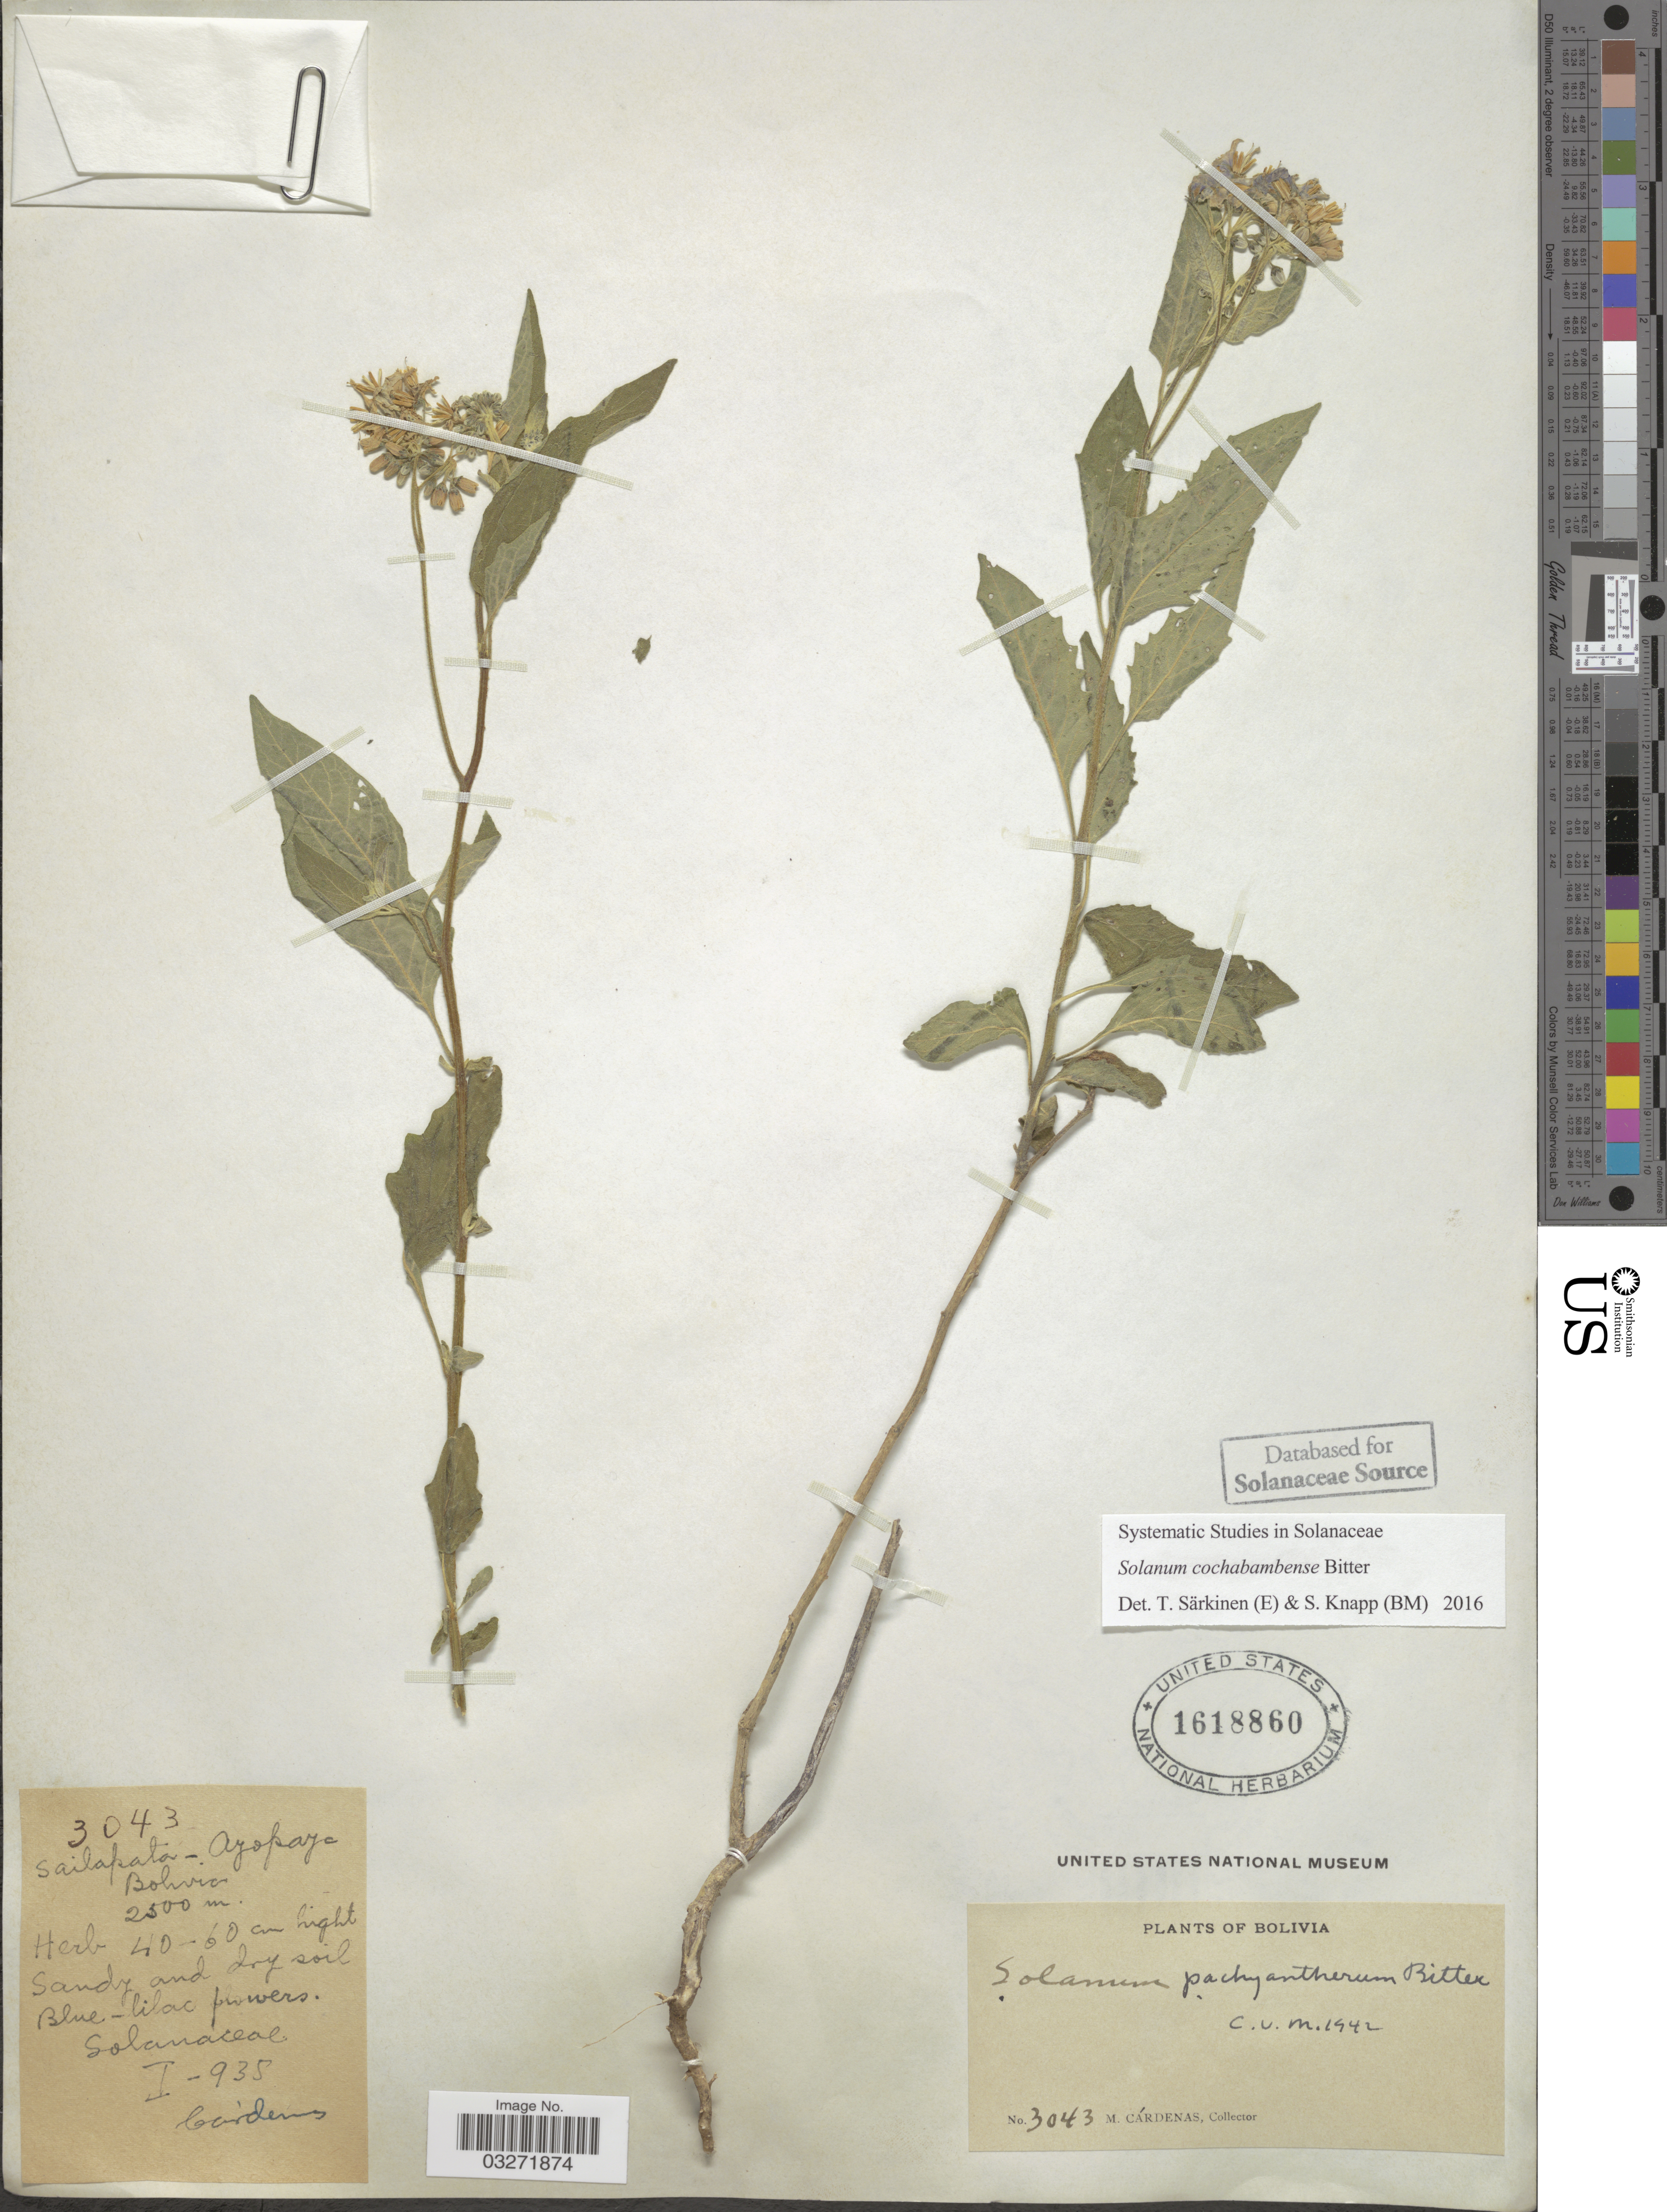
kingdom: Plantae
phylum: Tracheophyta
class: Magnoliopsida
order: Solanales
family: Solanaceae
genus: Solanum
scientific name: Solanum cochabambense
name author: Bitter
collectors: M. Cárdenas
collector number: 3043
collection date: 1935-01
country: Bolivia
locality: Sailapata - Ayopaya.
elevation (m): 2500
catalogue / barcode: US 1618860